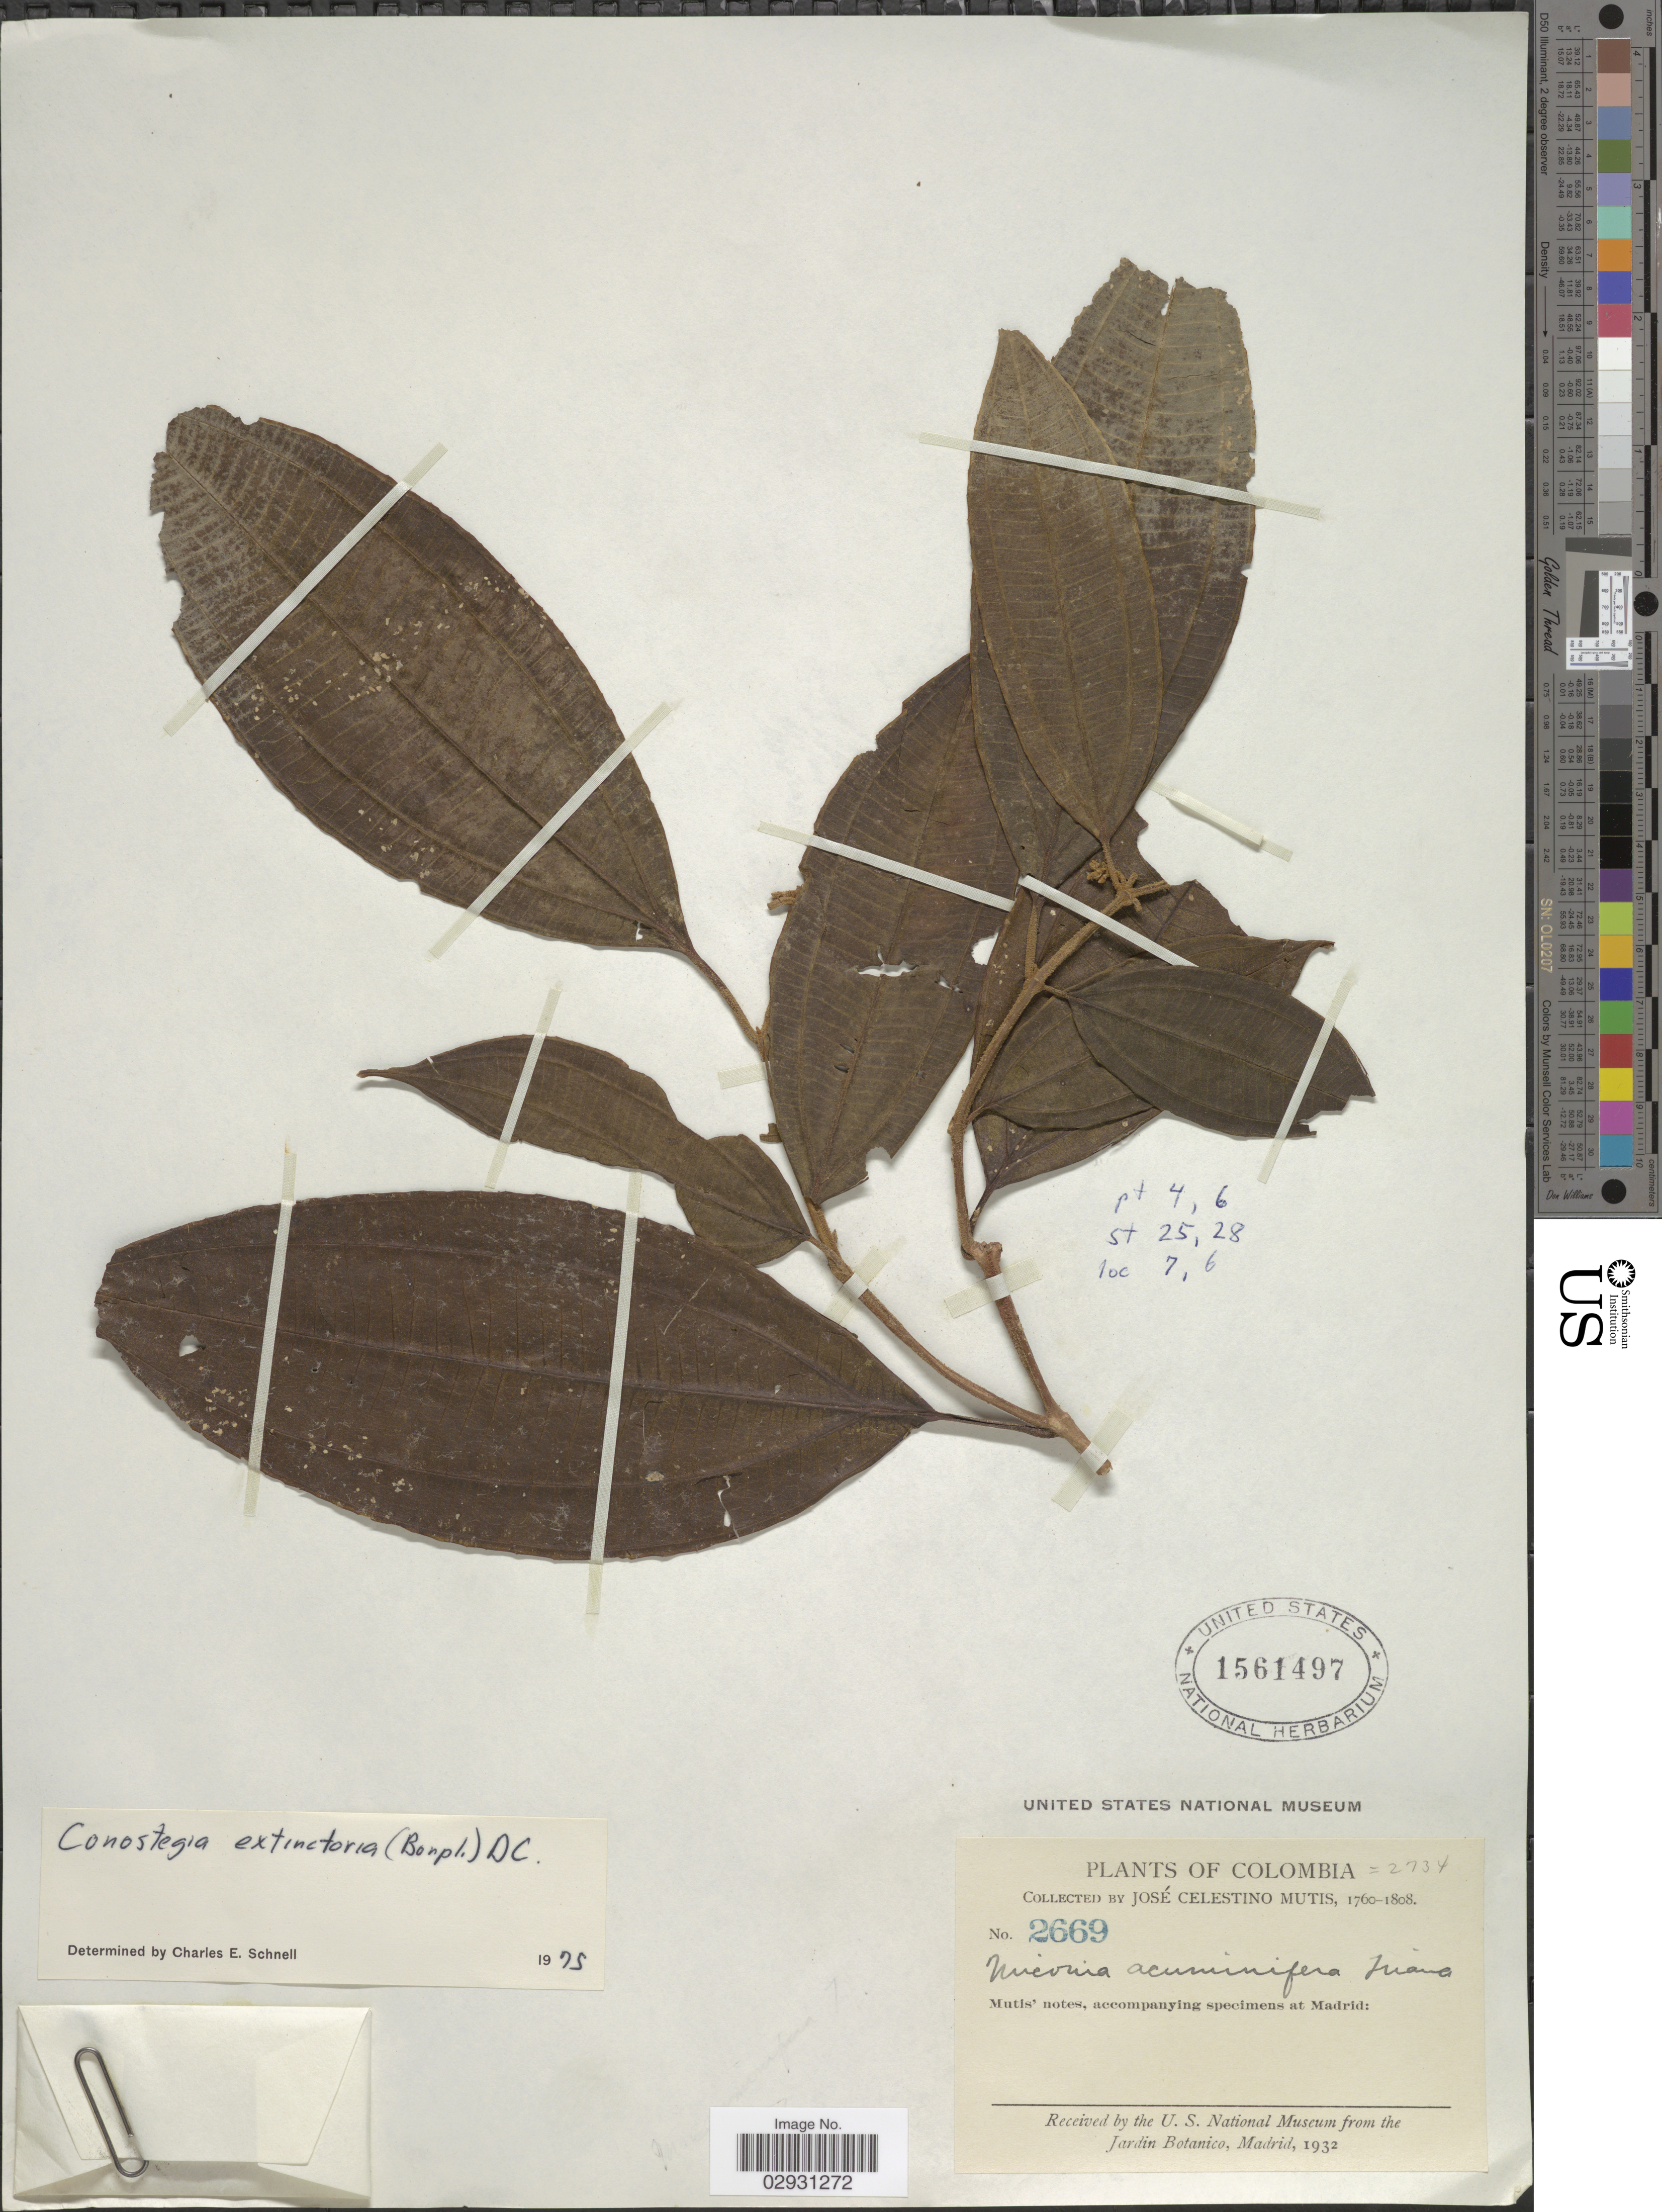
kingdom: Plantae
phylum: Tracheophyta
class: Magnoliopsida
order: Myrtales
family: Melastomataceae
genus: Conostegia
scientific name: Conostegia extinctoria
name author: (Bonpl.) D. Don ex DC.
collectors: J. C. B. Mutis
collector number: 2669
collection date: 1760/1808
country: Colombia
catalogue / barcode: US 1561497